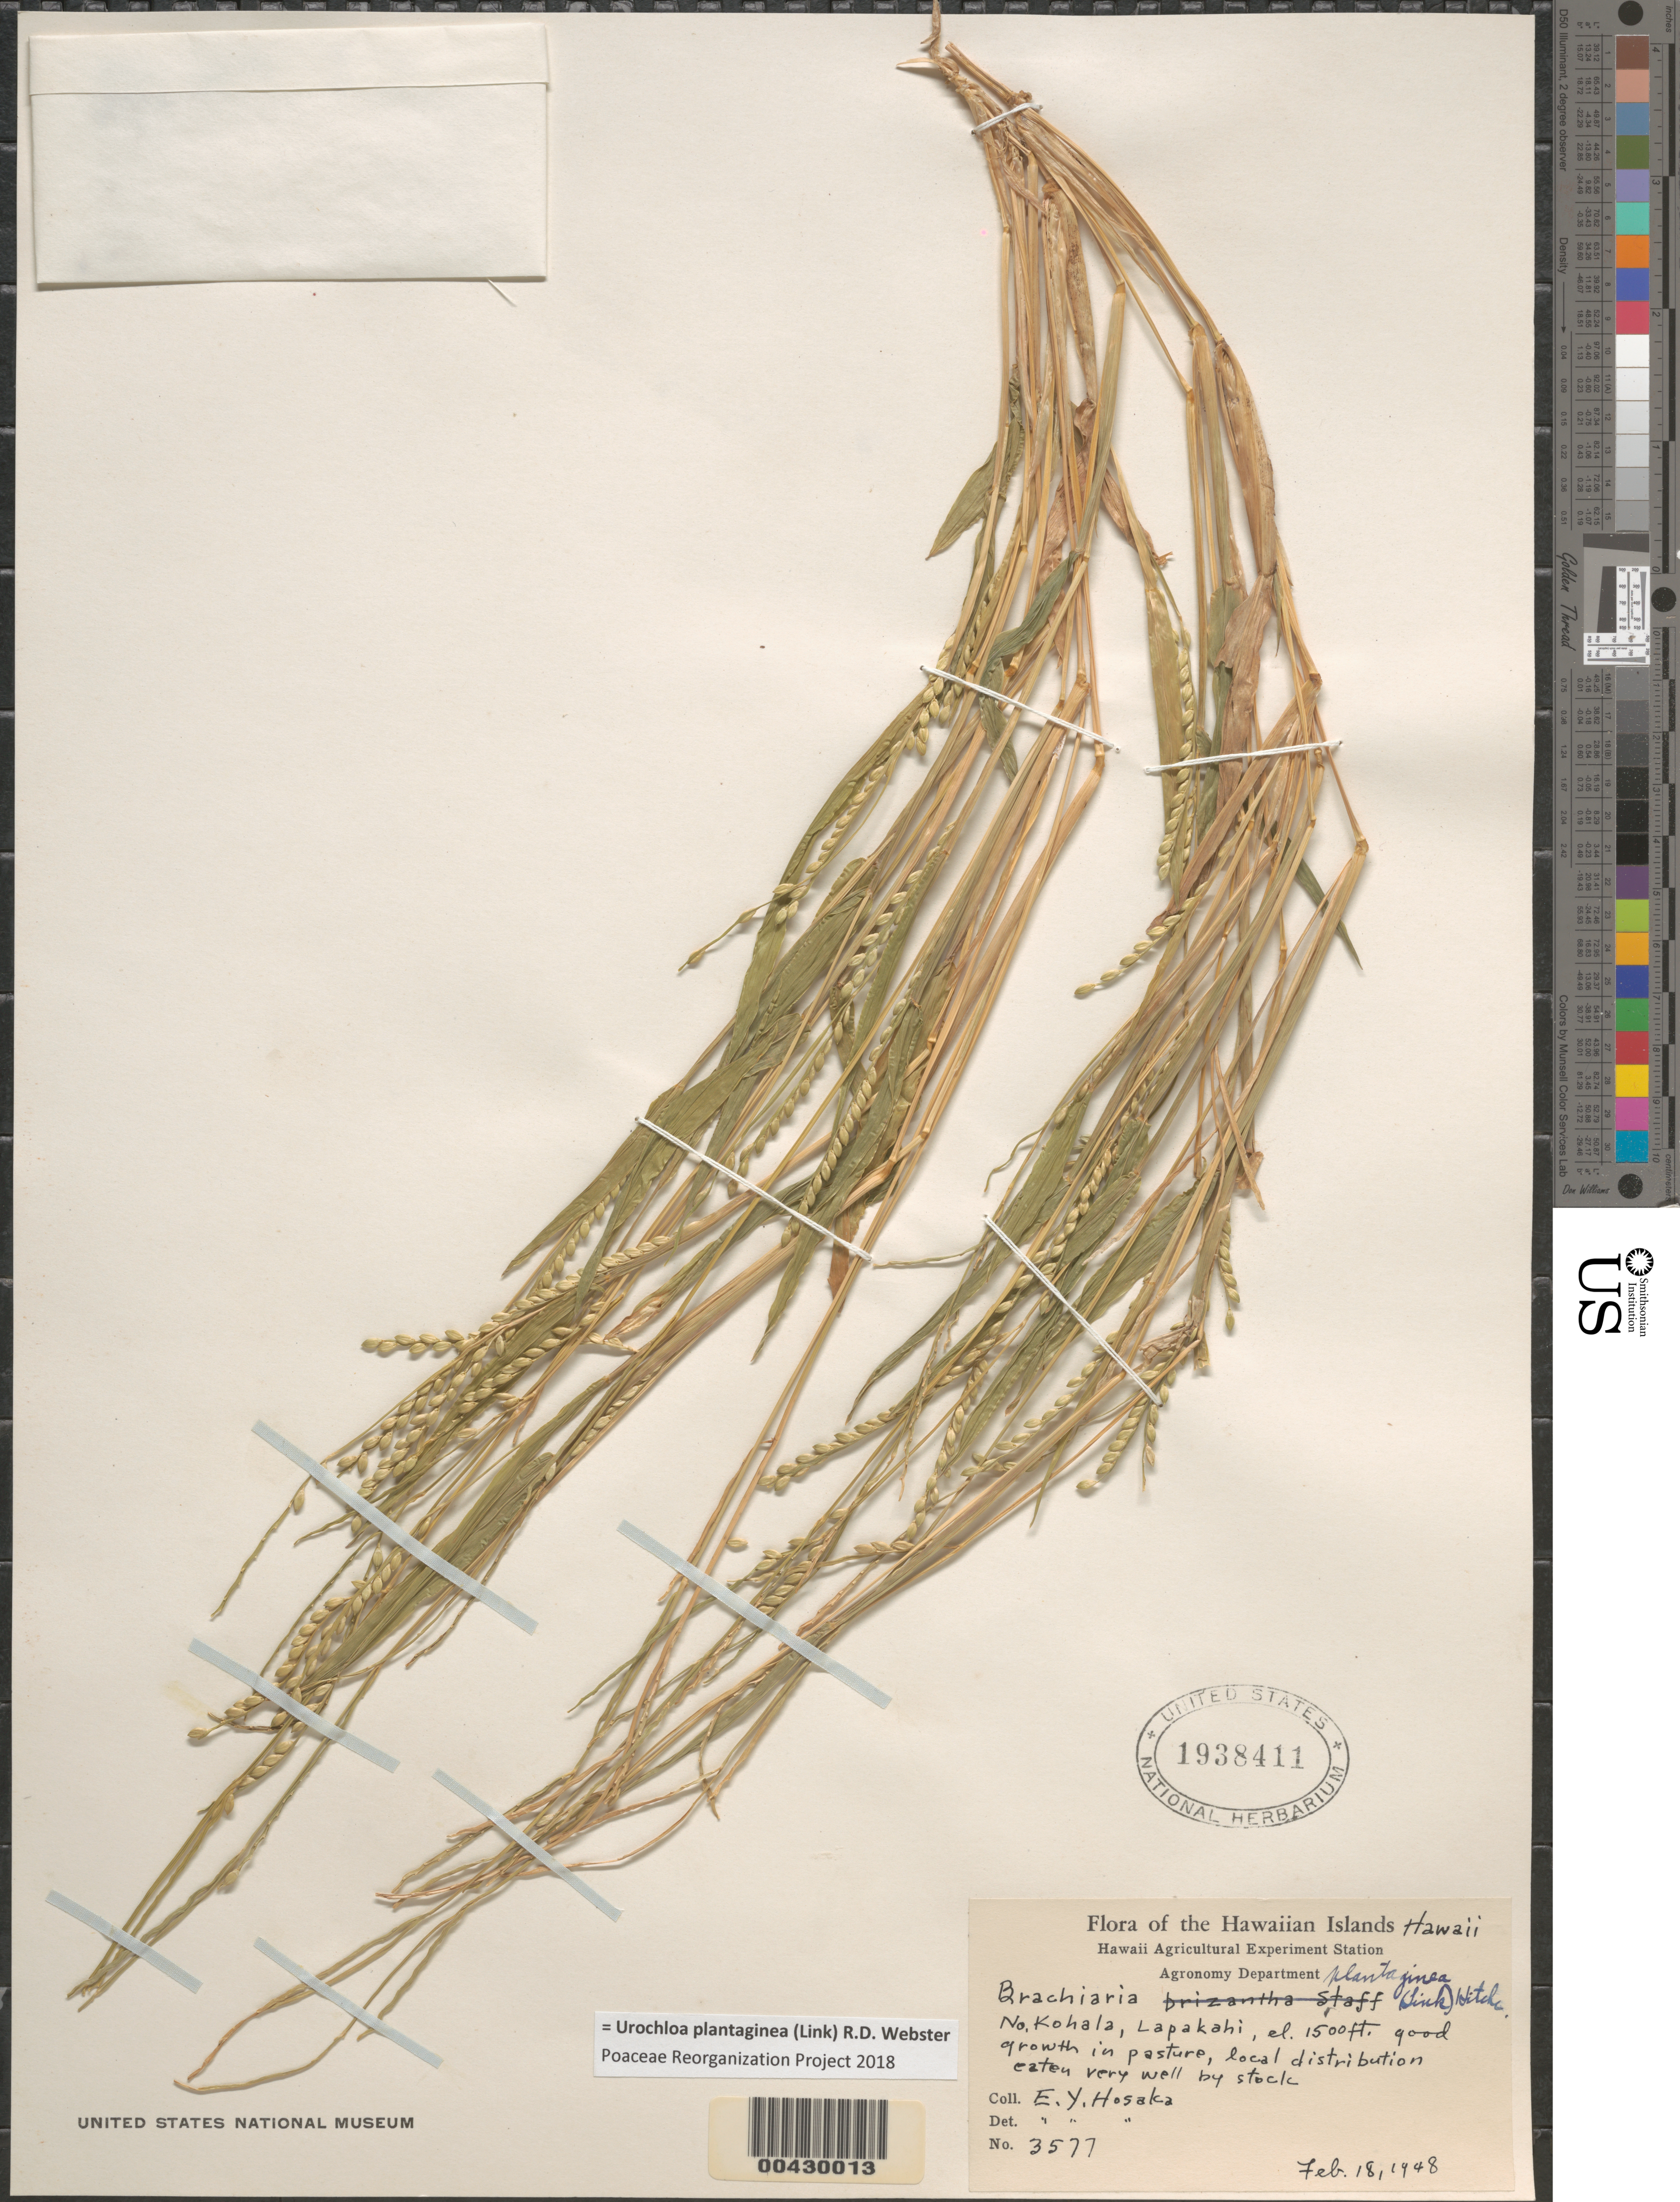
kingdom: Plantae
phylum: Tracheophyta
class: Liliopsida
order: Poales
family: Poaceae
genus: Urochloa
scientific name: Urochloa plantaginea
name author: (Link) R.D. Webster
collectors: E. Y. Hosaka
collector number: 3577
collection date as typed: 18 Feb 1948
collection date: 1948-02-18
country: United States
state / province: Hawaii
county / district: Hawaii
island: Hawaii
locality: North Kohala, Lapakahi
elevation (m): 457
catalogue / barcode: US 1938411